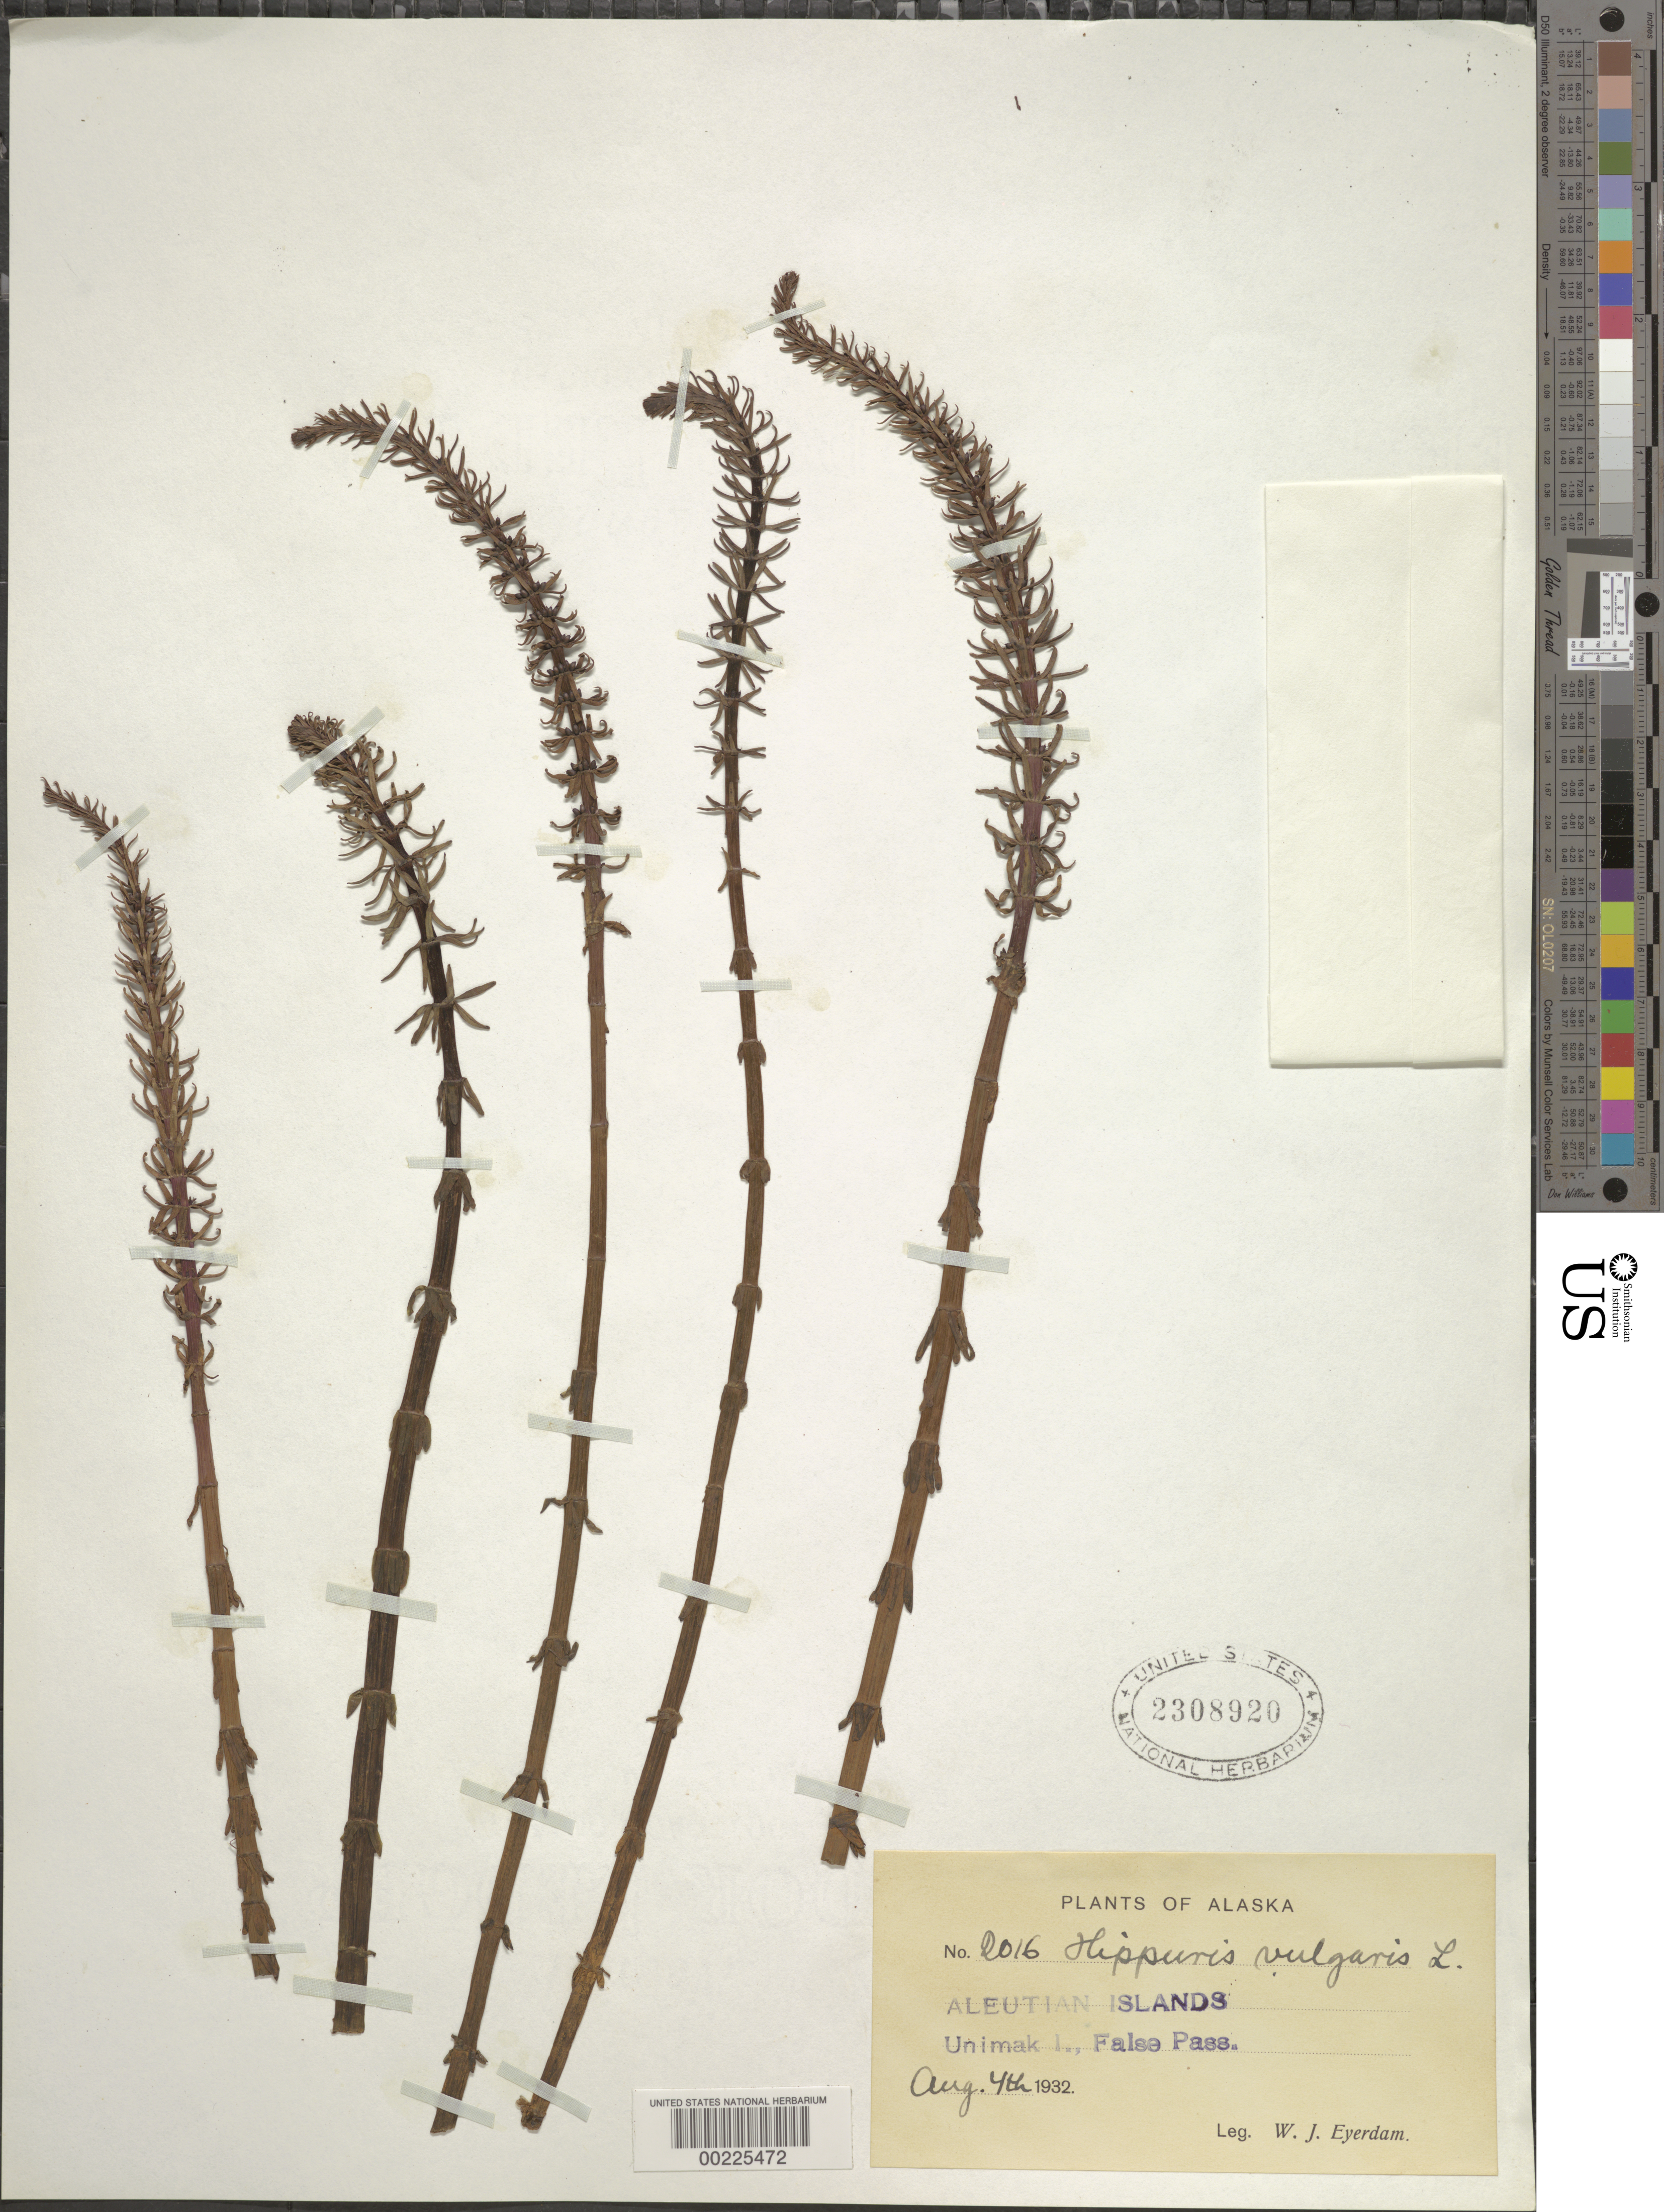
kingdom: Plantae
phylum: Tracheophyta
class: Magnoliopsida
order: Lamiales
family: Plantaginaceae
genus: Hippuris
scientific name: Hippuris vulgaris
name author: L.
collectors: W. J. Eyerdam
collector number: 2016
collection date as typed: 04 Aug 1932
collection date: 1932-08-04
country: United States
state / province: Alaska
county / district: Aleutians East Borough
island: Unimak Island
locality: Aleutian islands: unimak island, false pass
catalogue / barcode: US 2308920